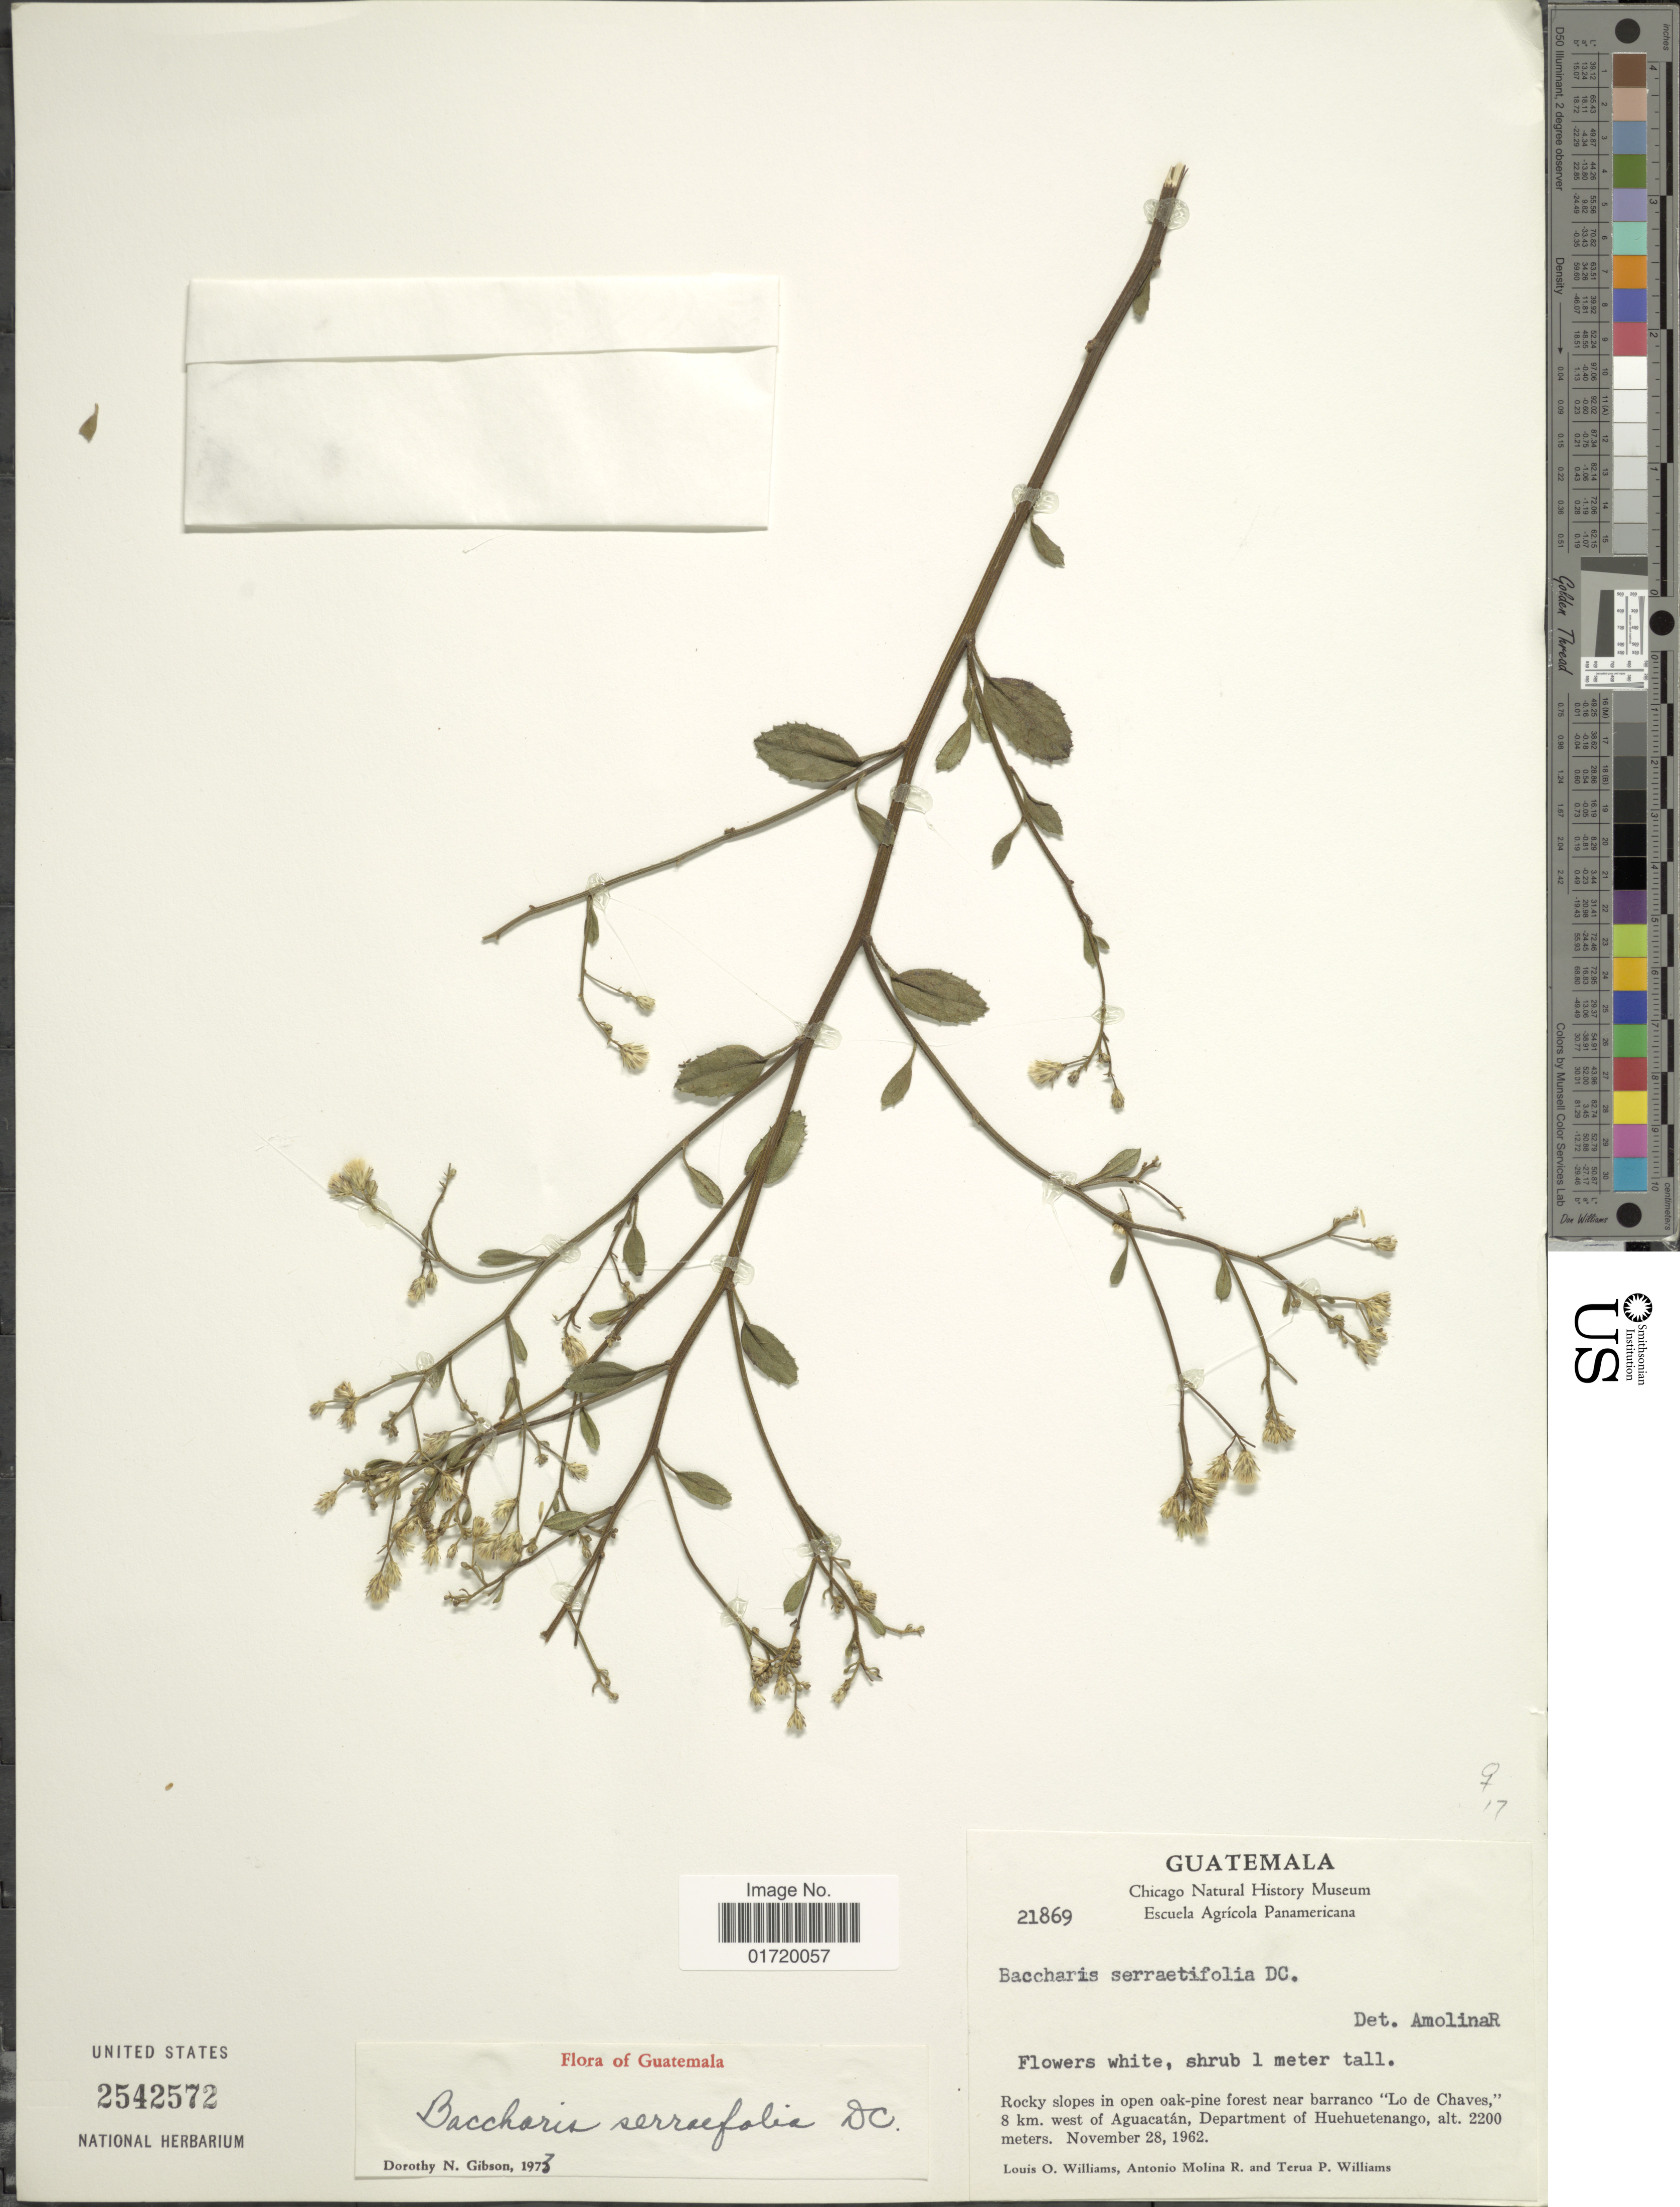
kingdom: Plantae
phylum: Tracheophyta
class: Magnoliopsida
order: Asterales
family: Asteraceae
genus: Baccharis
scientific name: Baccharis serrifolia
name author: DC.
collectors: L. O. Williams, A. Molina R. & T. P. Williams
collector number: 21869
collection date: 1962-11-28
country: Guatemala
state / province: Huehuetenango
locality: Near barranco Lo de Chaves, 8 km west of Aguacatan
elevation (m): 2200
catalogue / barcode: US 2542572